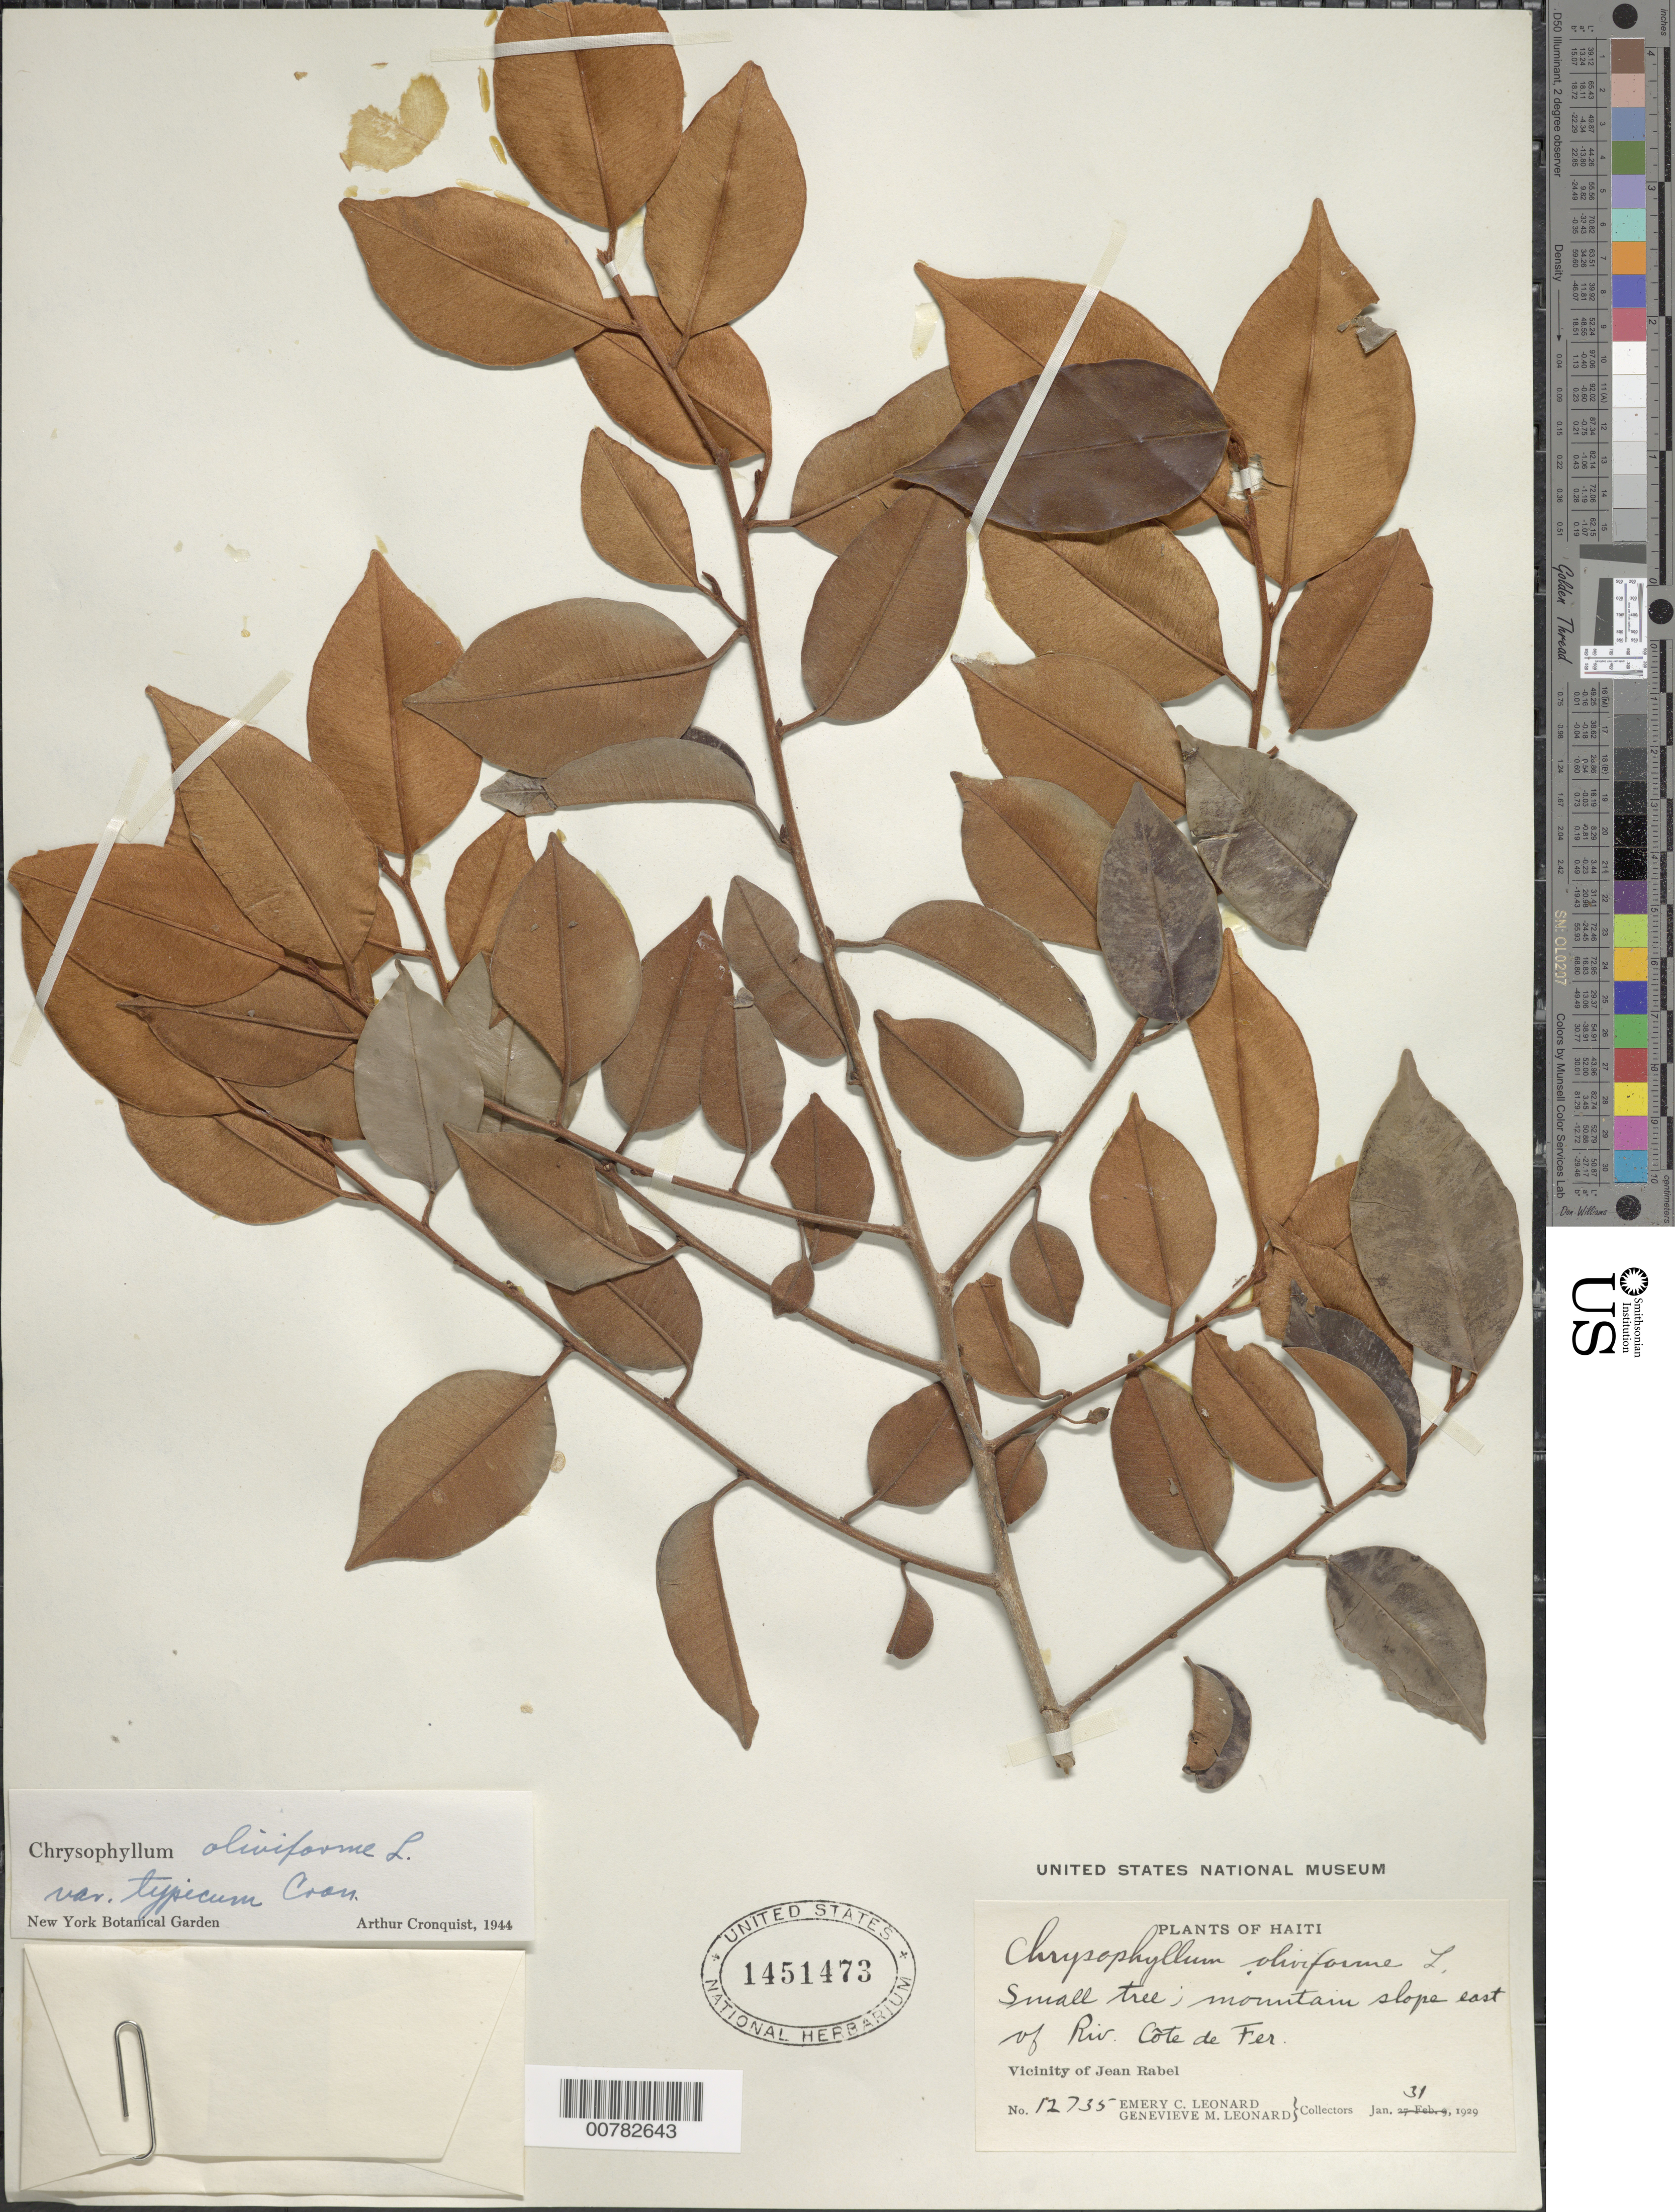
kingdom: Plantae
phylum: Tracheophyta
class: Magnoliopsida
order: Ericales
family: Sapotaceae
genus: Chrysophyllum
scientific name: Chrysophyllum oliviforme subsp. oliviforme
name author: L.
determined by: Cronquist, A. J.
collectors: E. C. Leonard & G. M. Leonard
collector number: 12735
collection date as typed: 31 Jan 1929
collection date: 1929-01-31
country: Haiti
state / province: Nord-Ouest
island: Hispaniola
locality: Vicinity of Jean Rabel, mountain slope east of Riv. Côte de Fer.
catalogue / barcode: US 1451473